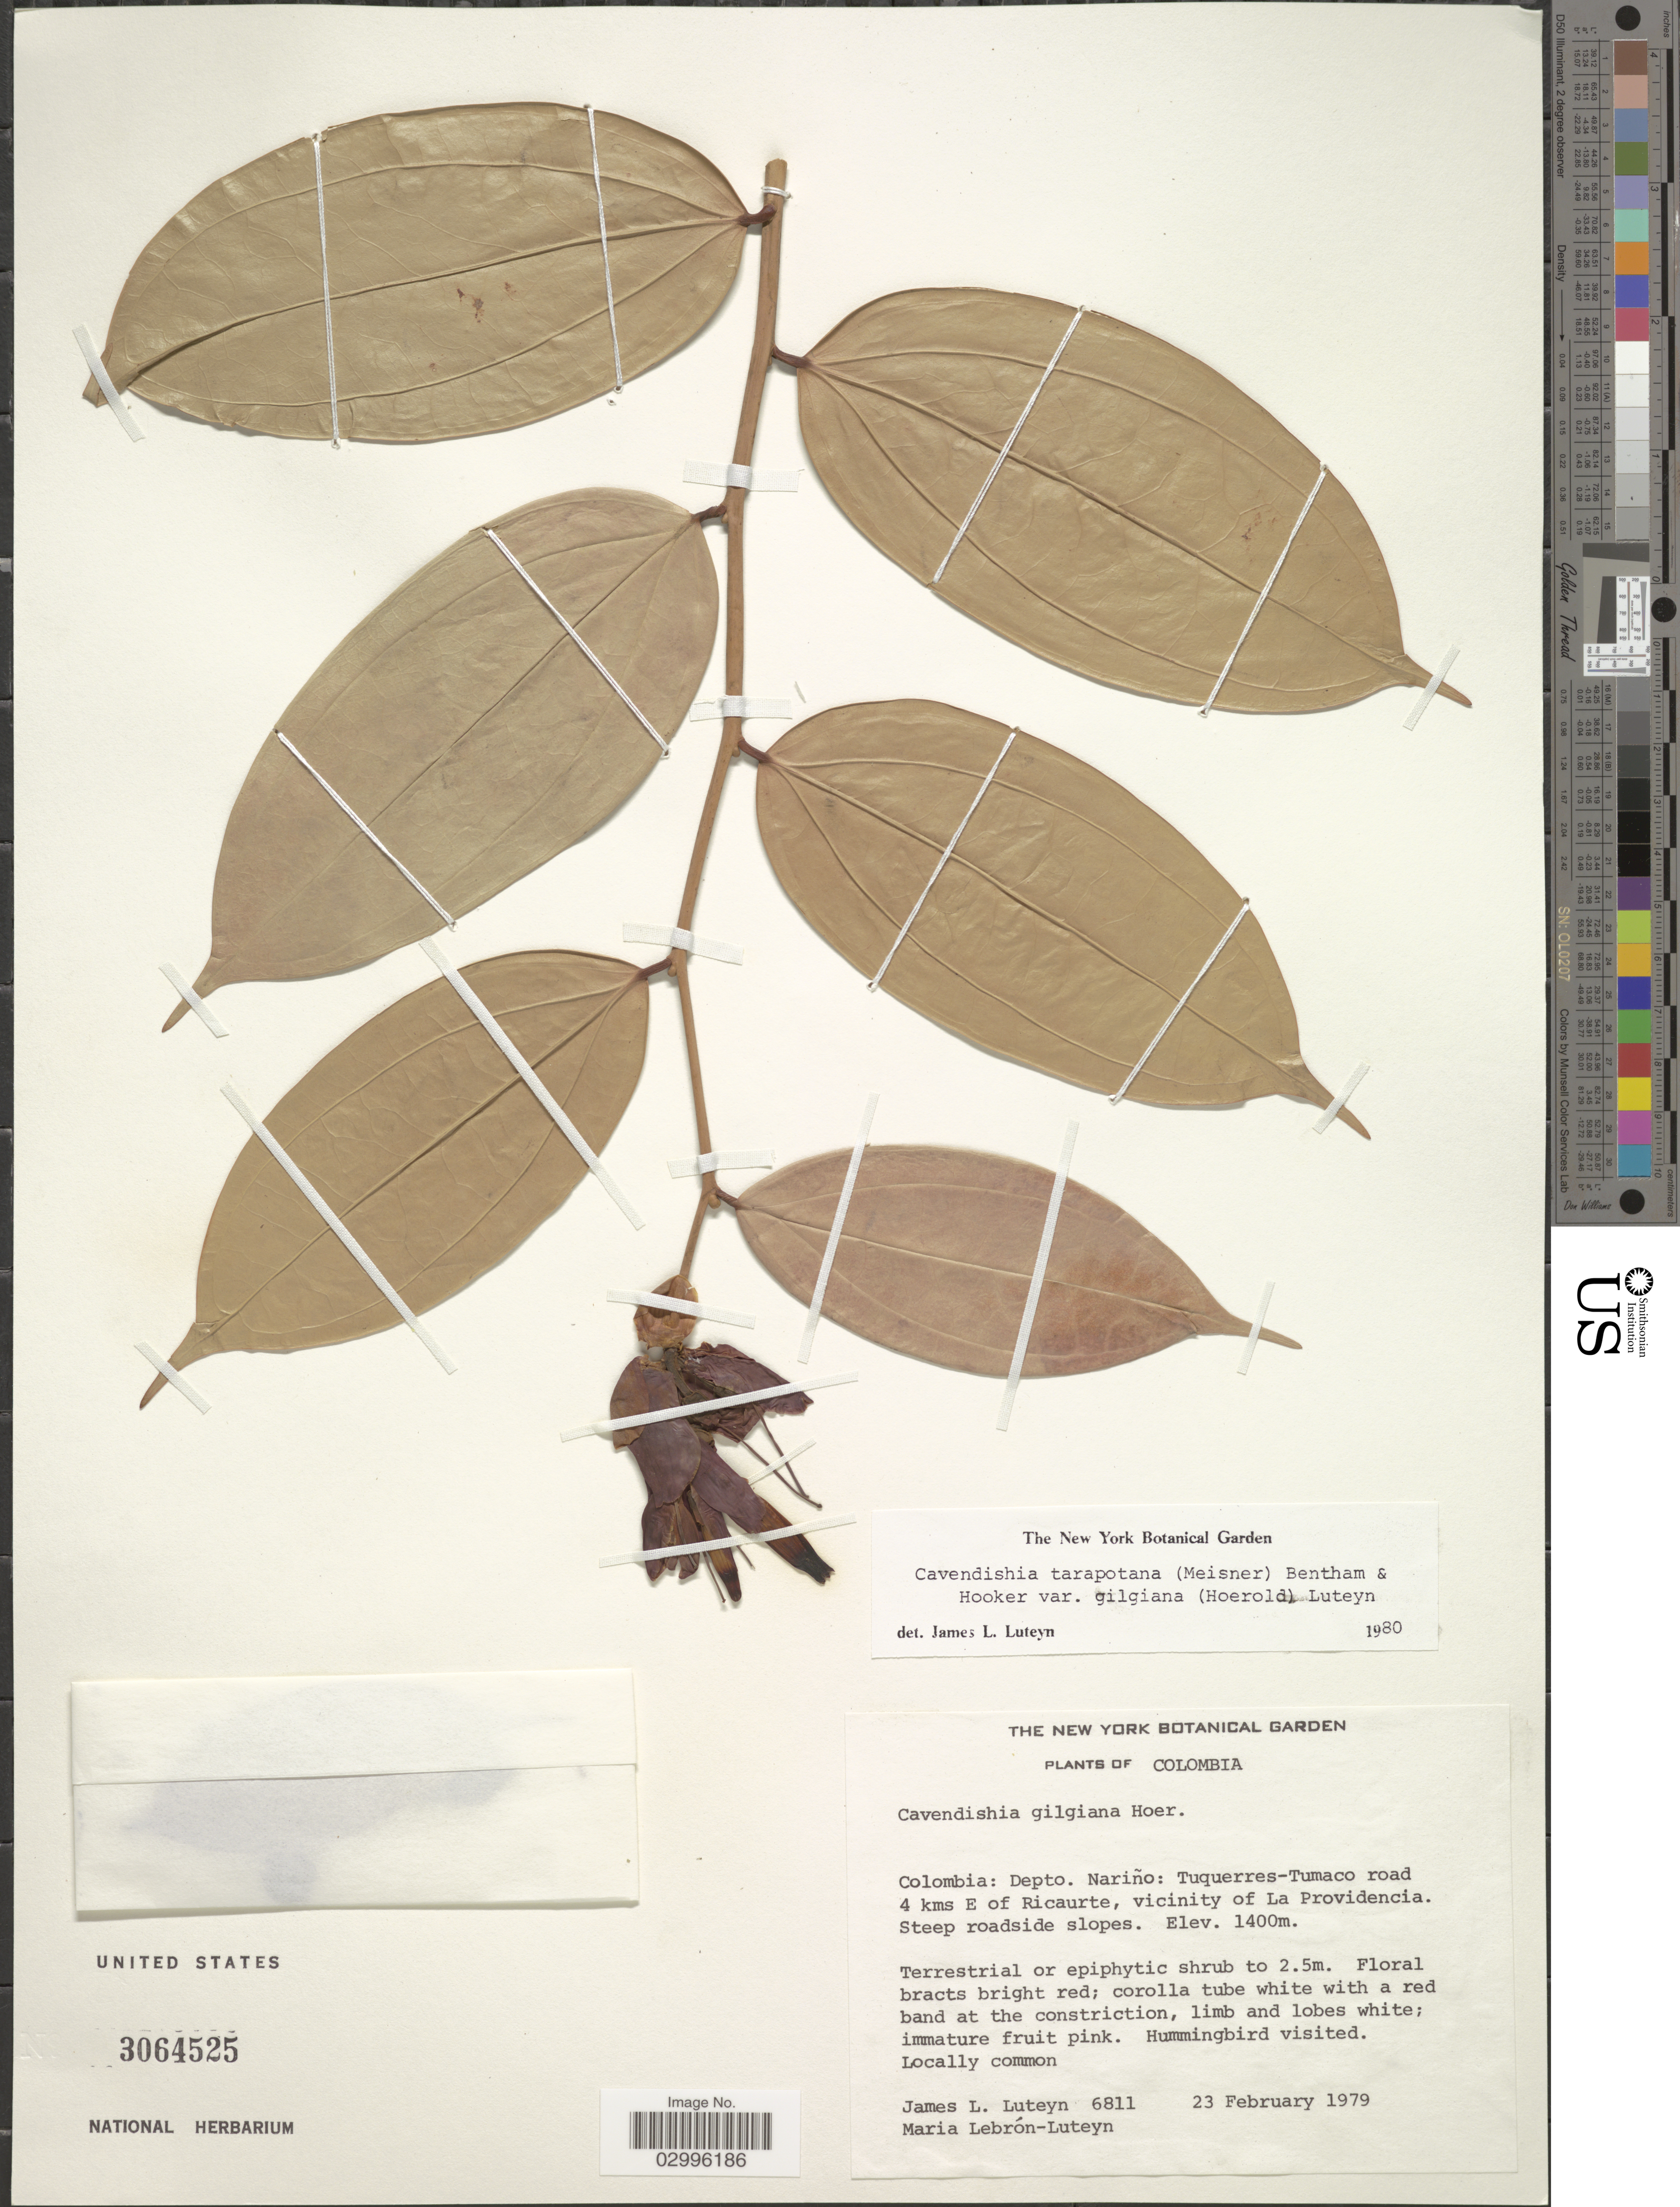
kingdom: Plantae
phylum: Tracheophyta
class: Magnoliopsida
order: Ericales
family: Ericaceae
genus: Cavendishia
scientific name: Cavendishia tarapotana var. gilgiana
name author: (Hoerold) Luteyn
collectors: J. L. Luteyn & M. L. Lebrón-Luteyn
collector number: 6811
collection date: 1979-02-23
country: Colombia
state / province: Nariño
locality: Depto. Nariño: Tuquerres-Tumaco road 4 kms E of Ricaurte, vicinity of La Providencia.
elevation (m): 1400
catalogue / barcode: US 3064525